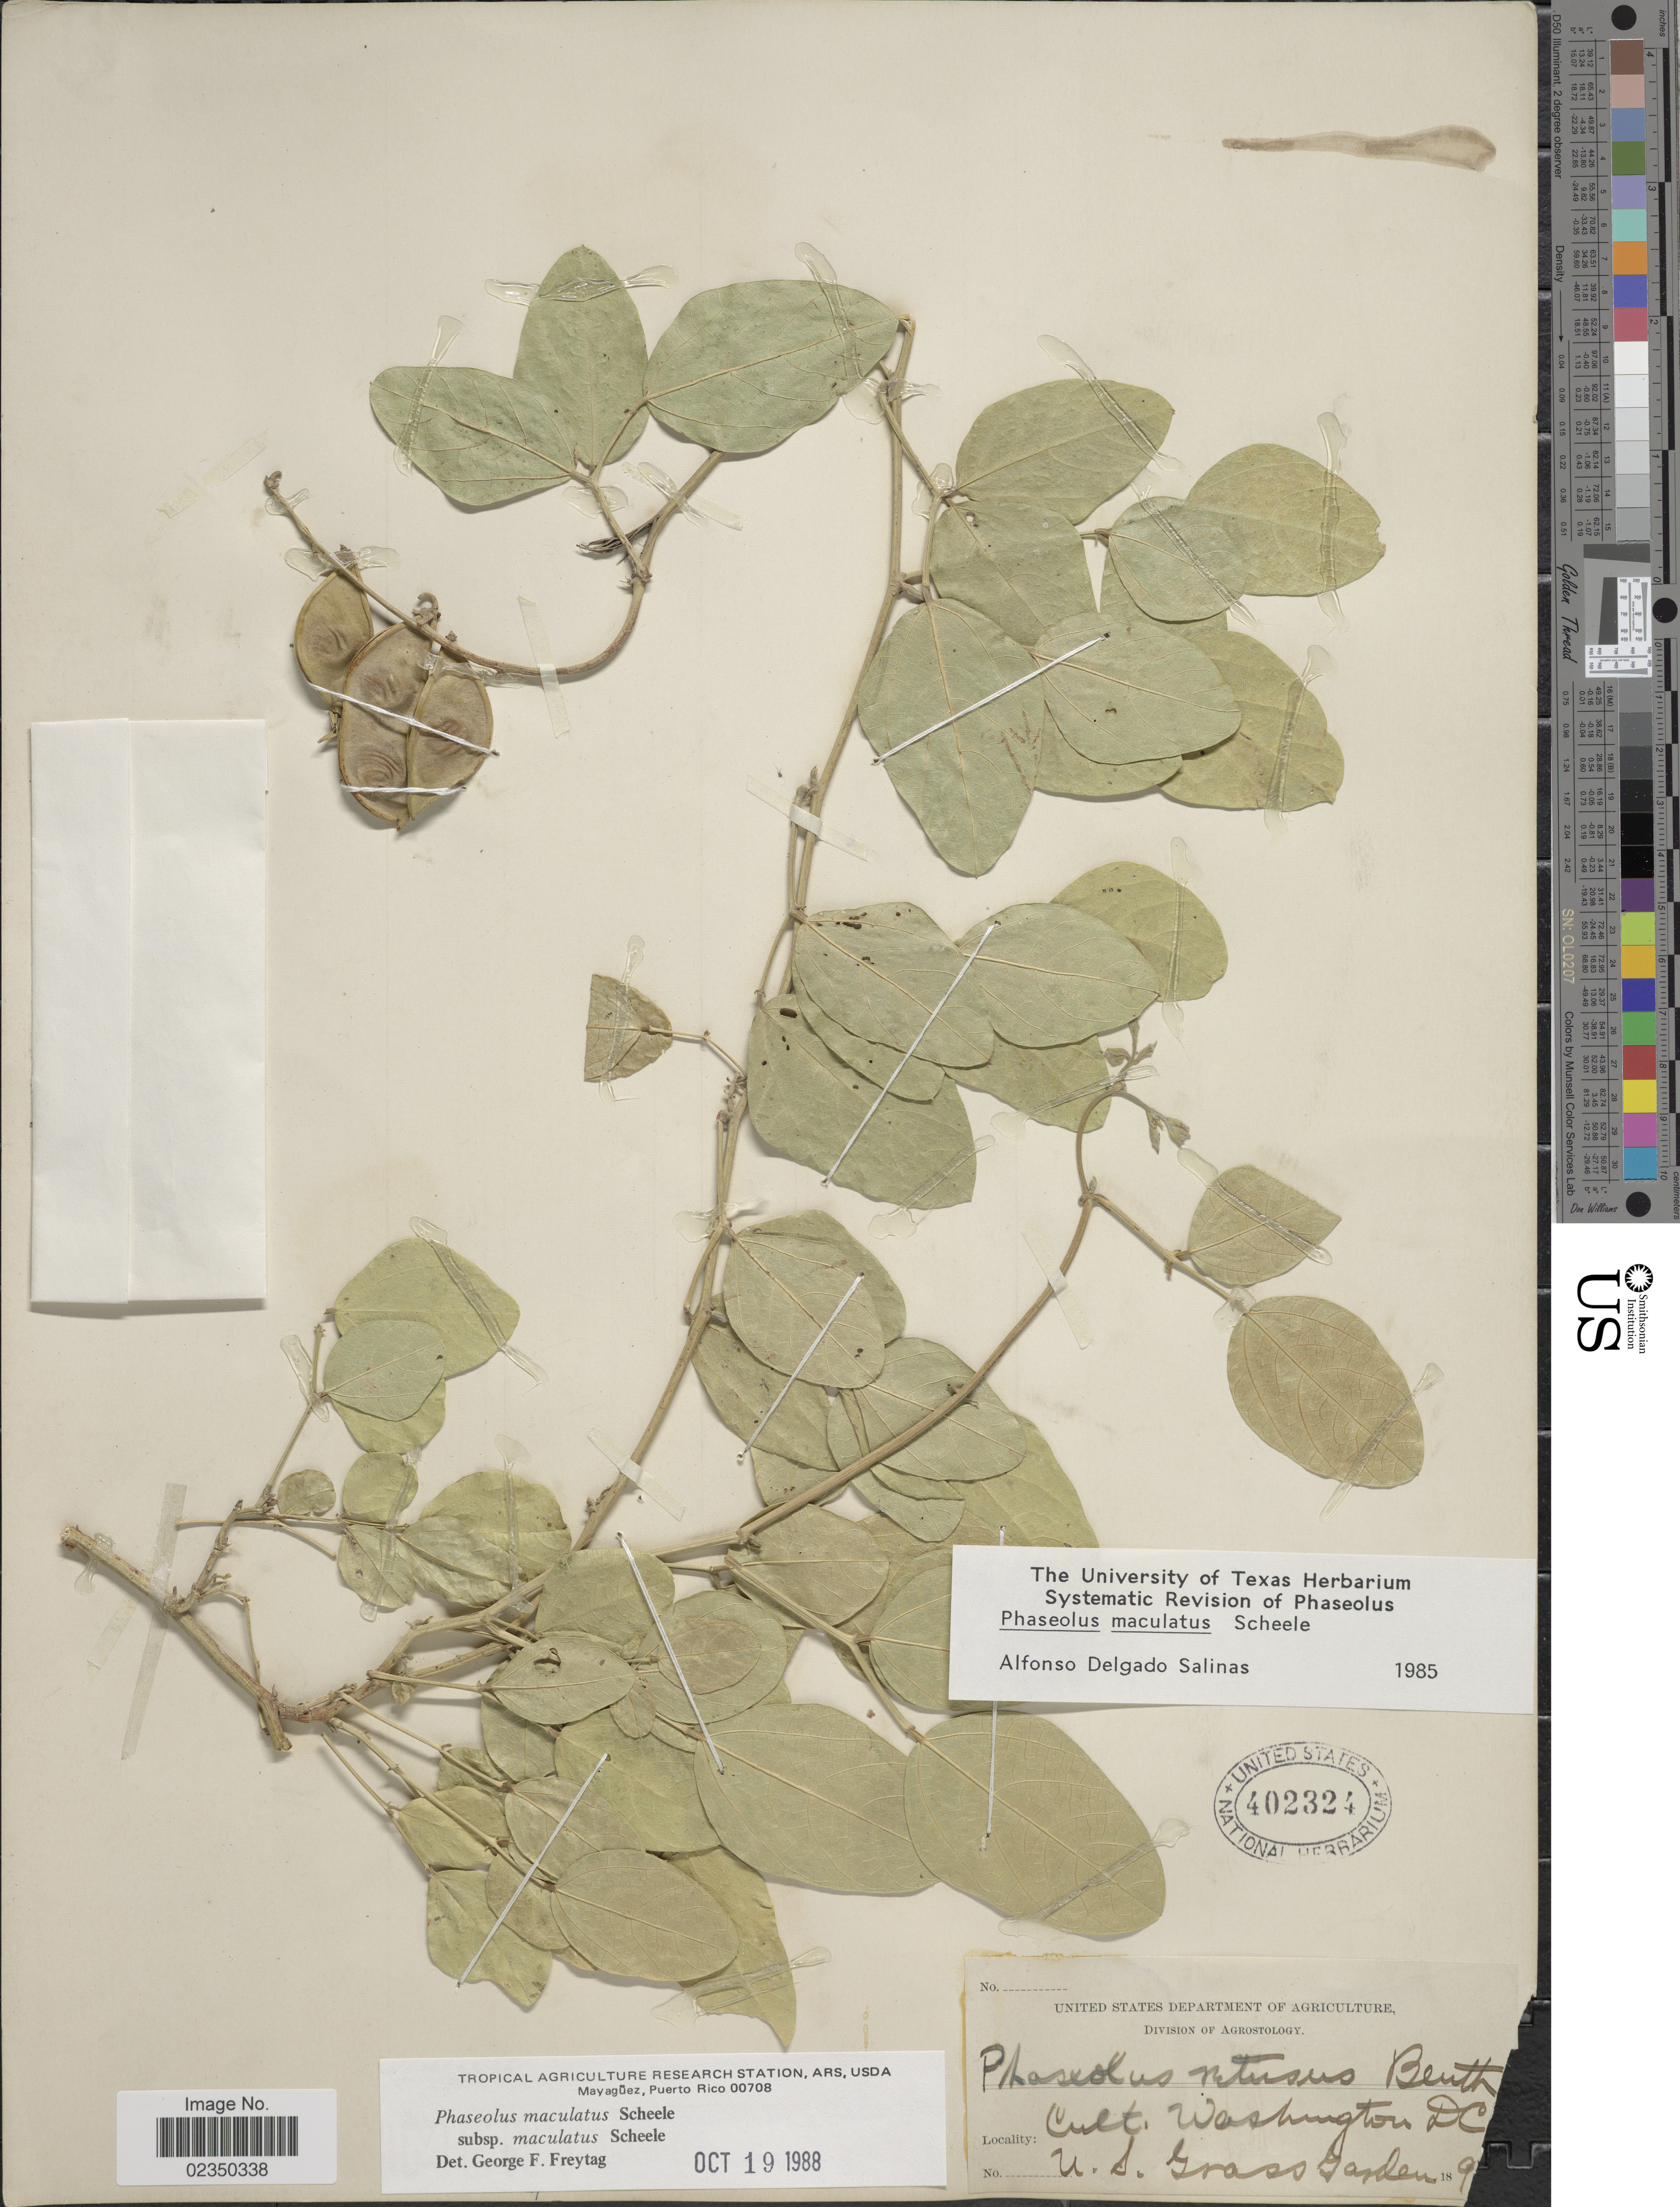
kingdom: Plantae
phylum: Tracheophyta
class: Magnoliopsida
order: Fabales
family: Fabaceae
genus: Phaseolus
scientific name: Phaseolus maculatus subsp. maculatus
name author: Scheele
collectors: ex herb. U. S. Department of Agriculture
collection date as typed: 189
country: United States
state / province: District of Columbia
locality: Cult. Washington DC, U.S. Grass Garden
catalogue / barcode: US 402324